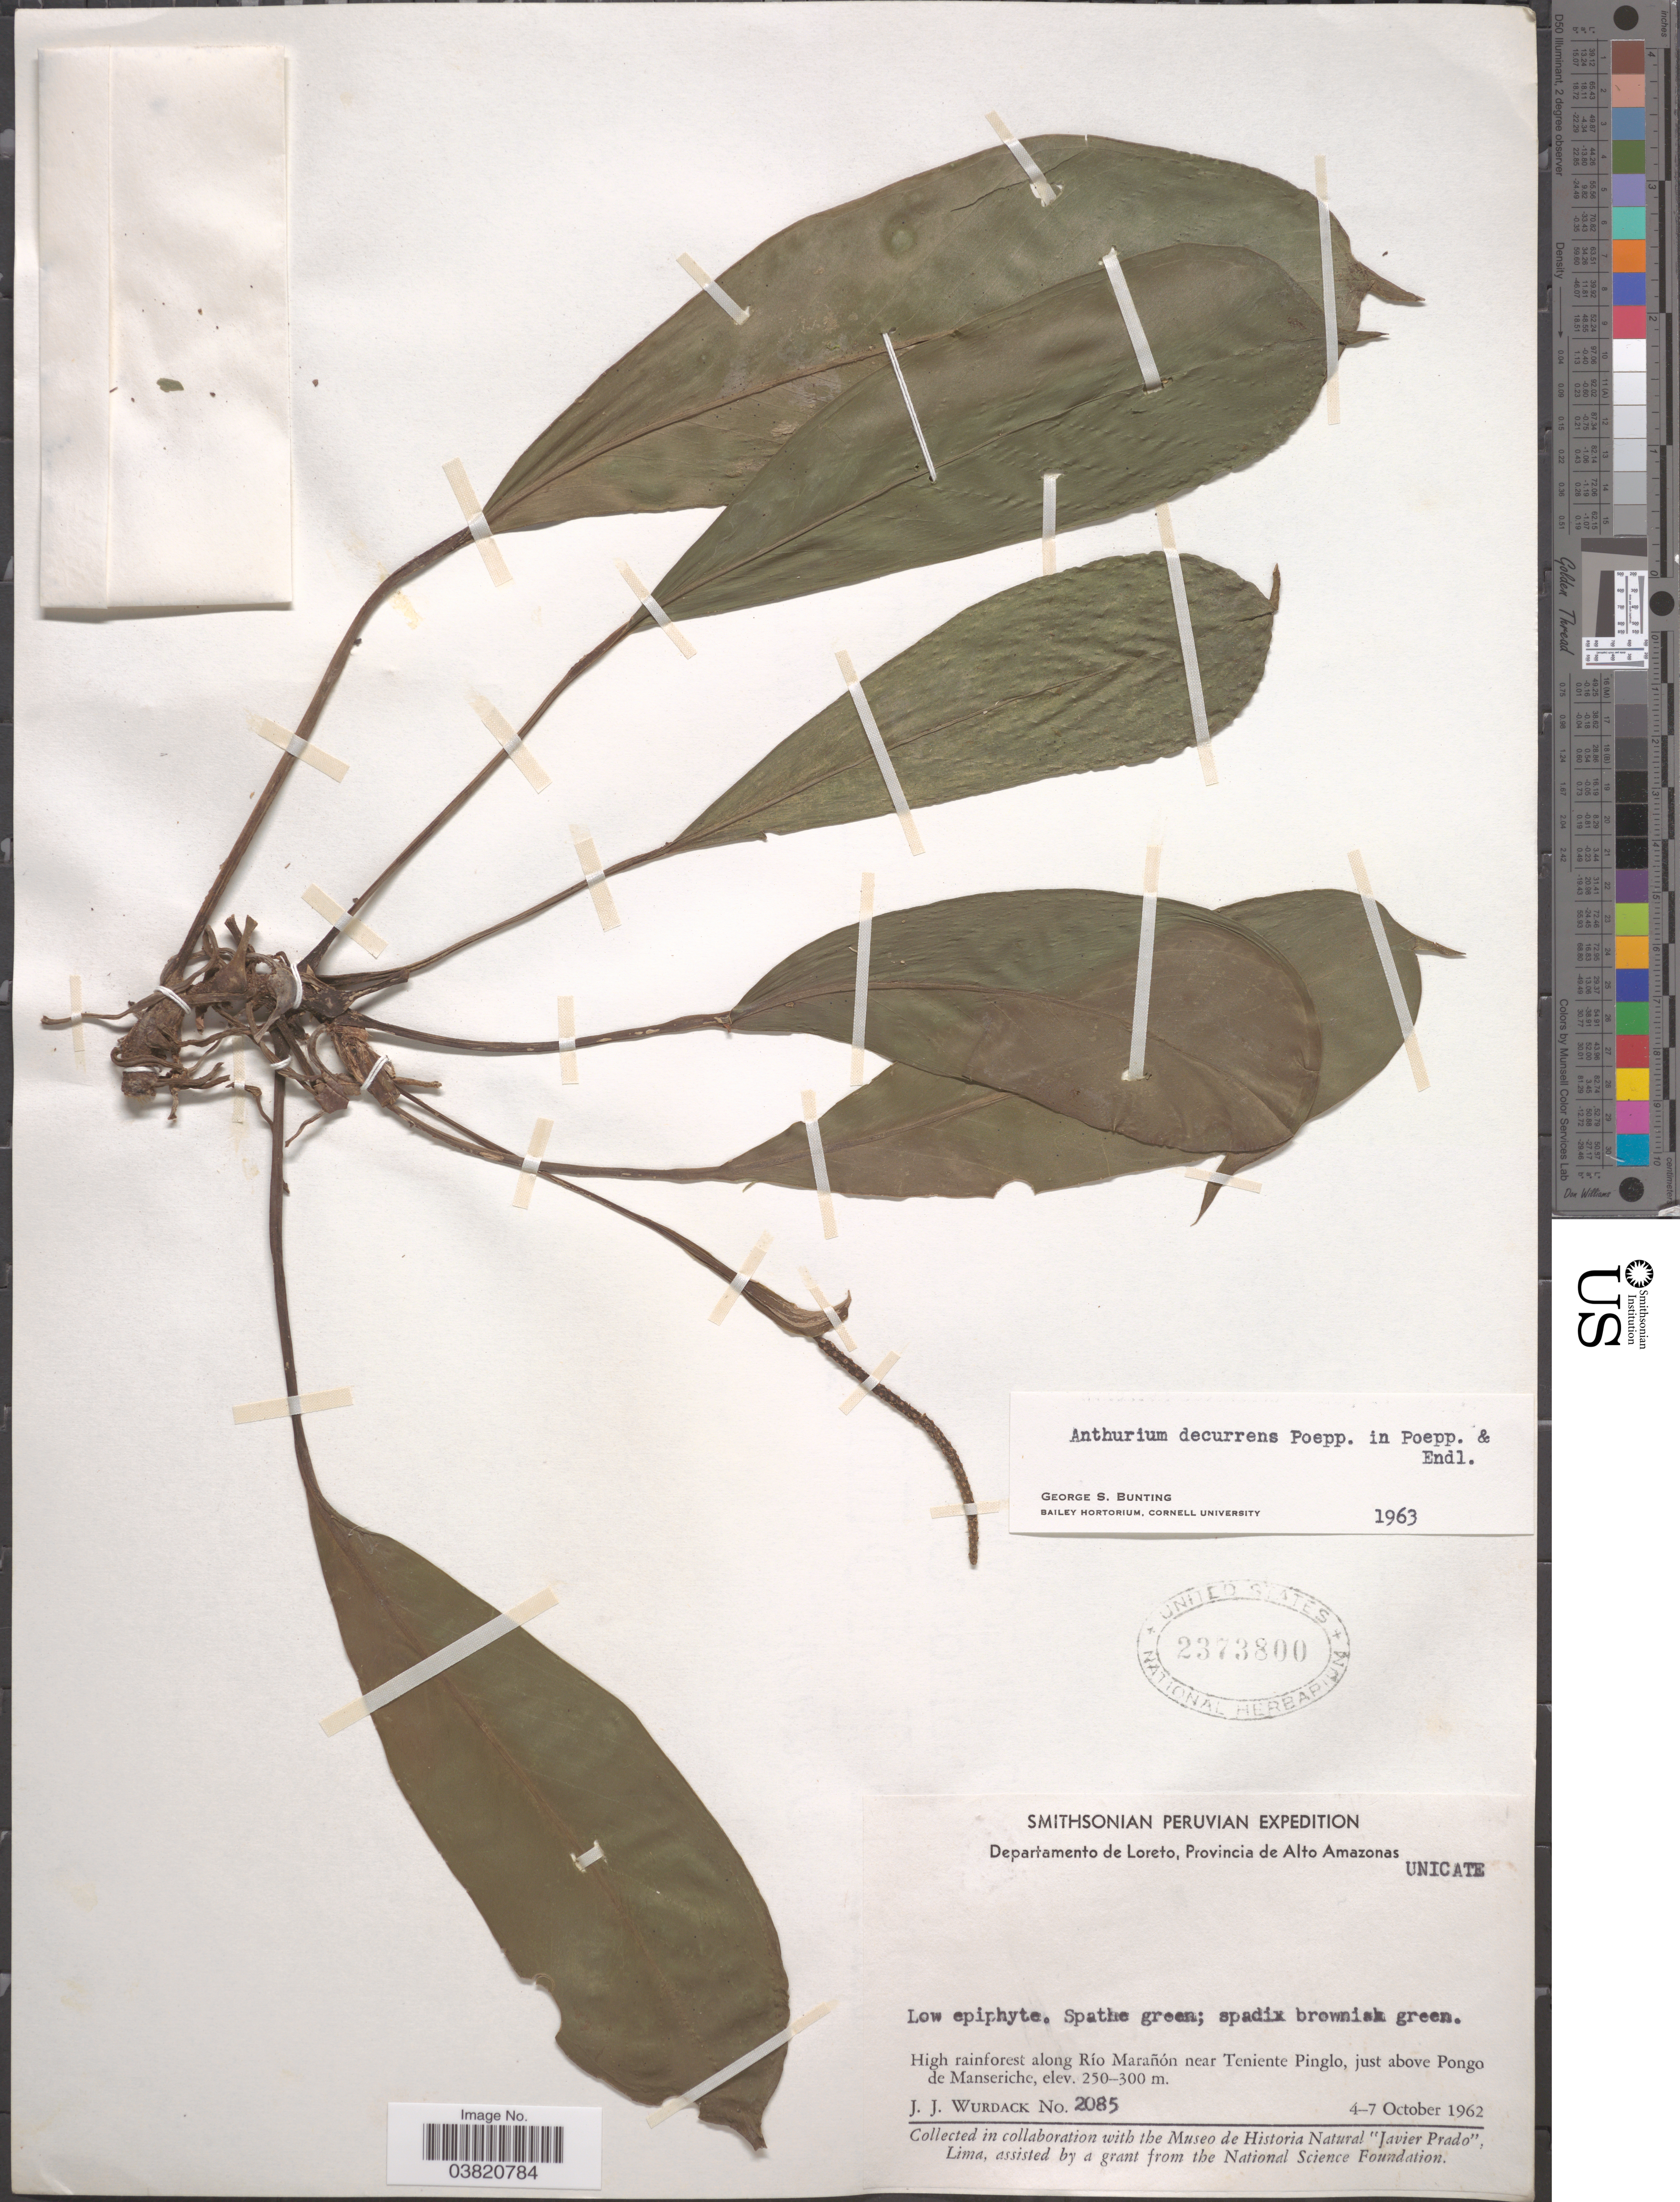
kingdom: Plantae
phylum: Tracheophyta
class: Liliopsida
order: Alismatales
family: Araceae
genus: Anthurium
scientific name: Anthurium decurrens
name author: Poepp.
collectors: J. J. Wurdack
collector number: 2085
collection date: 1962-10-04/1962-10-07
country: Peru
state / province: Loreto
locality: Departamento de Loreto, Provincia de Alto Amazonas. High rainforest along Río Marañón near Teniente Pinglo, just above Pongo de Manseriche.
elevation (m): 250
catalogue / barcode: US 2373800